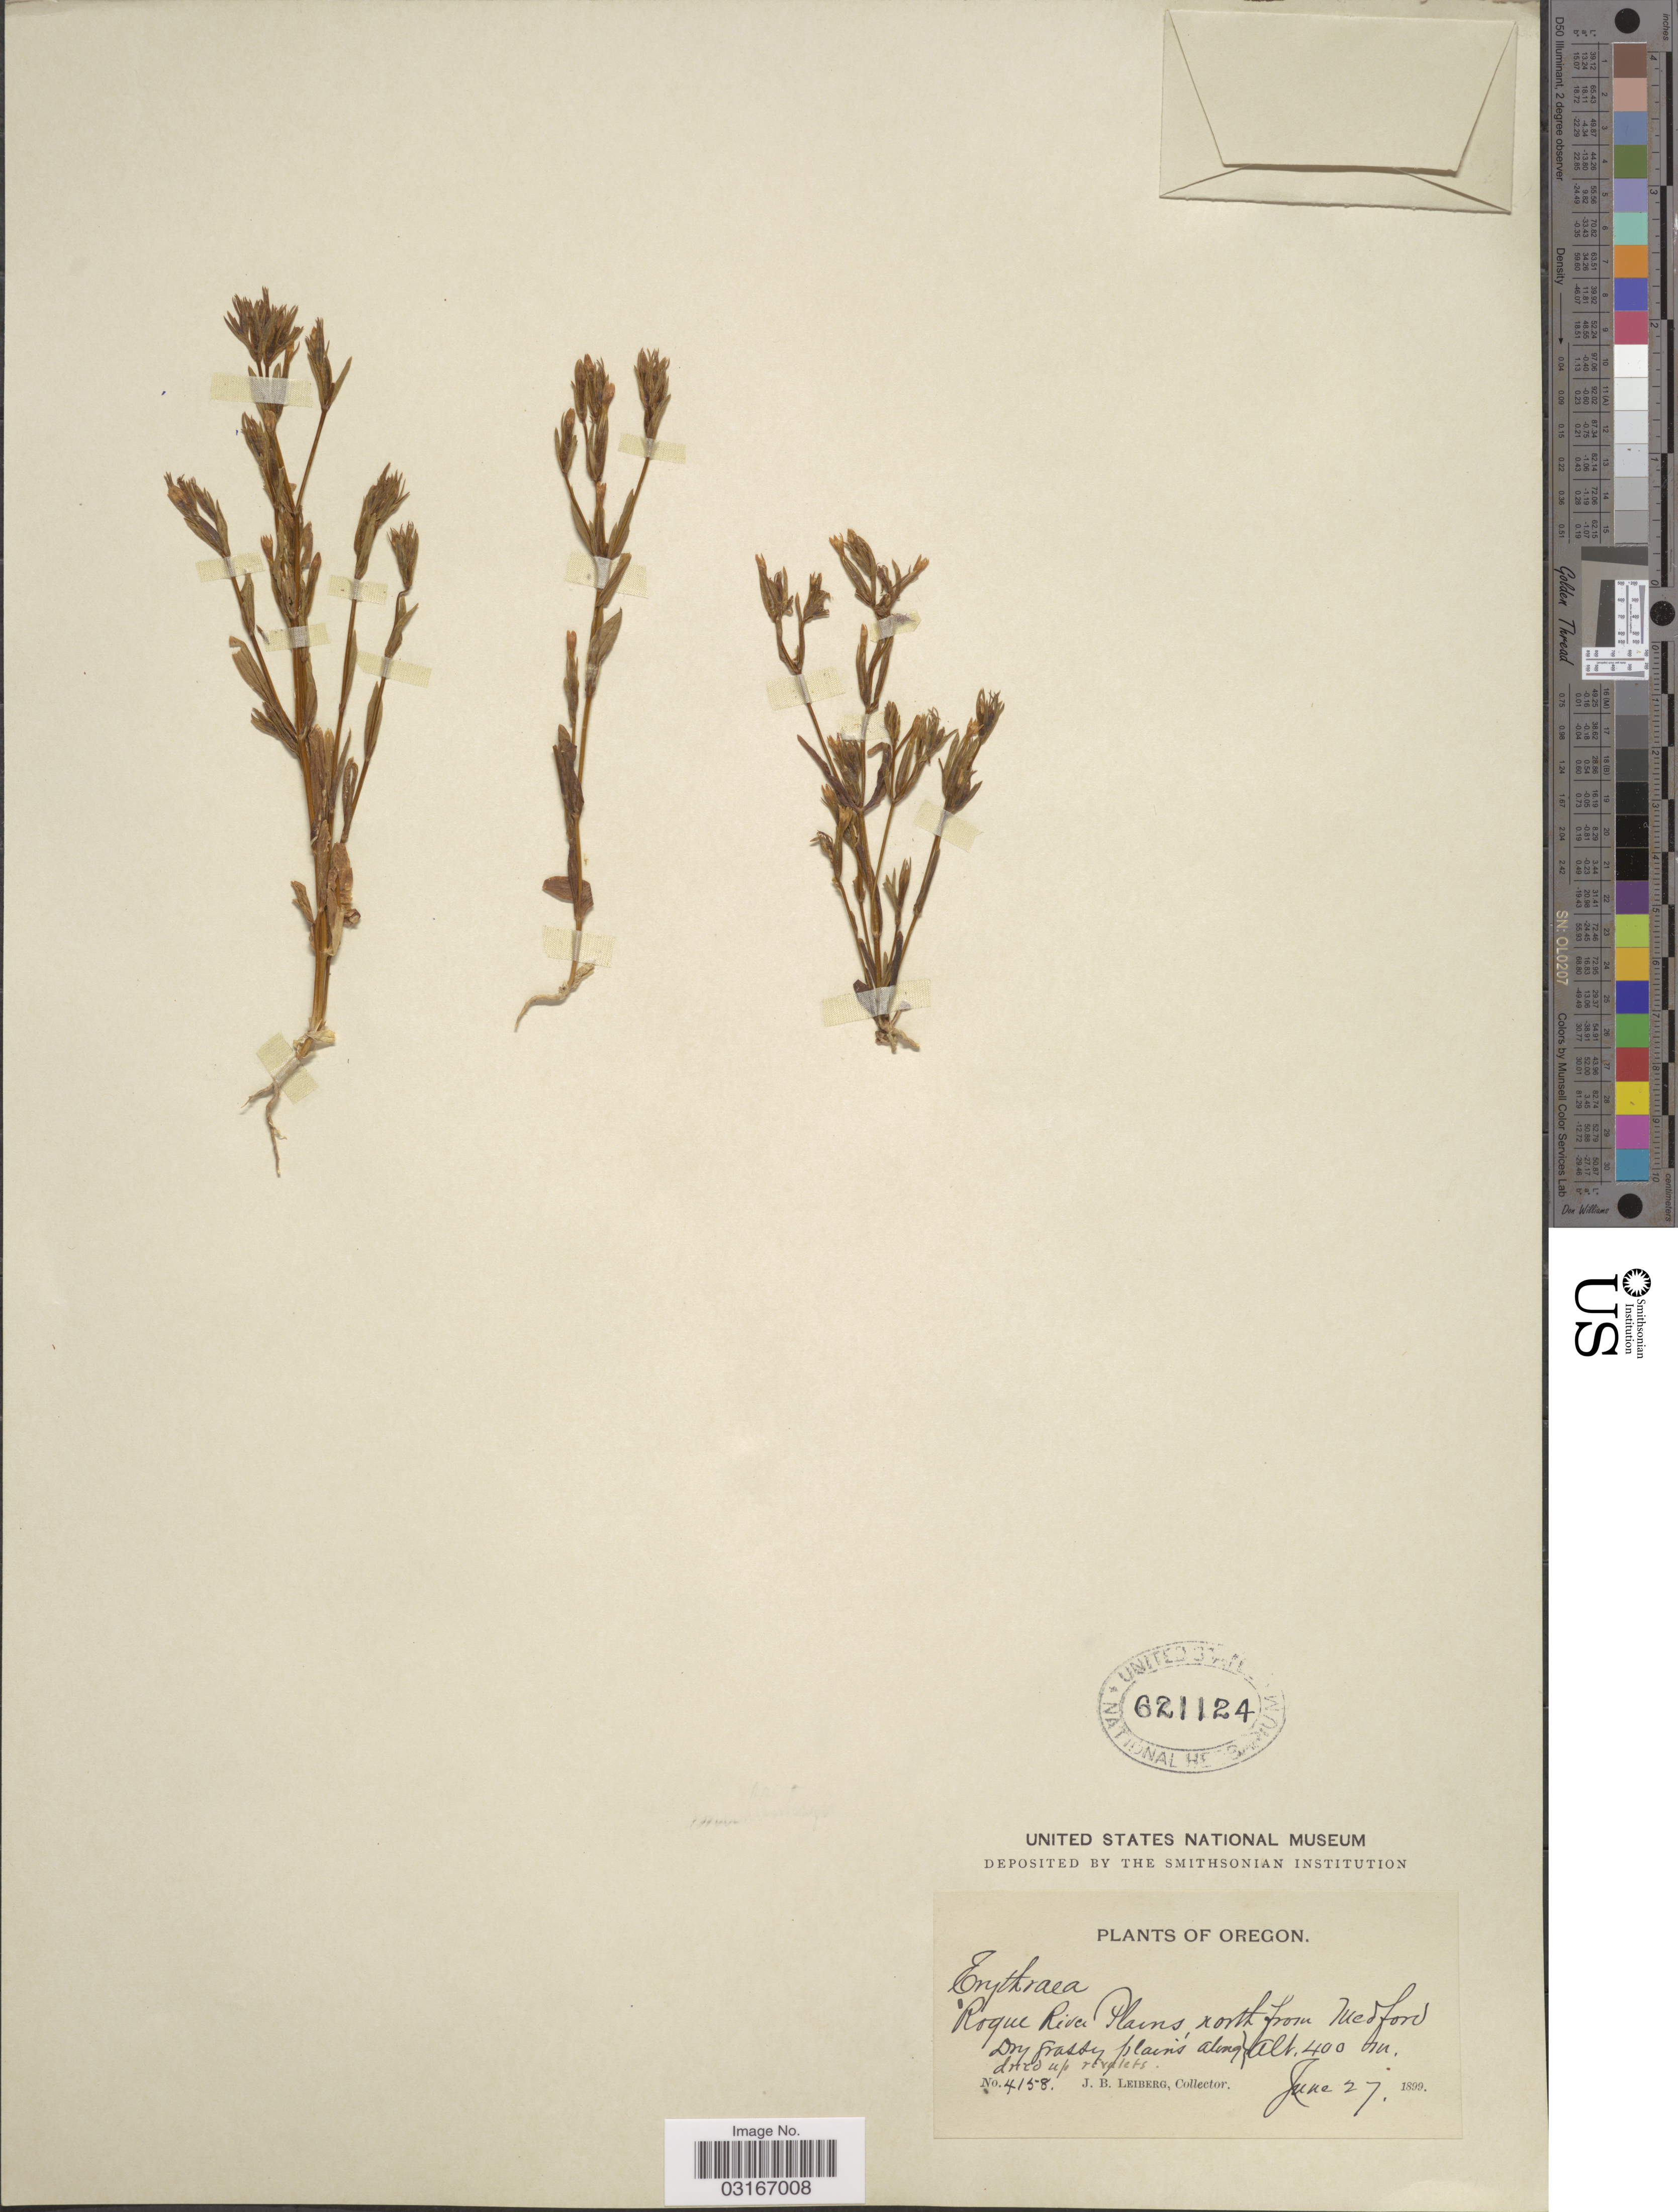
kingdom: Plantae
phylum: Tracheophyta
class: Magnoliopsida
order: Gentianales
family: Gentianaceae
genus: Centaurium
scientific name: Centaurium muehlenbergii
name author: (Griseb.) W. Wight ex Piper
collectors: J. B. Leiberg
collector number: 4158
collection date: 1899-06-27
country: United States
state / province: Oregon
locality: Roque River Plains, north from Medford.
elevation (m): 400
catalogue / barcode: US 621124